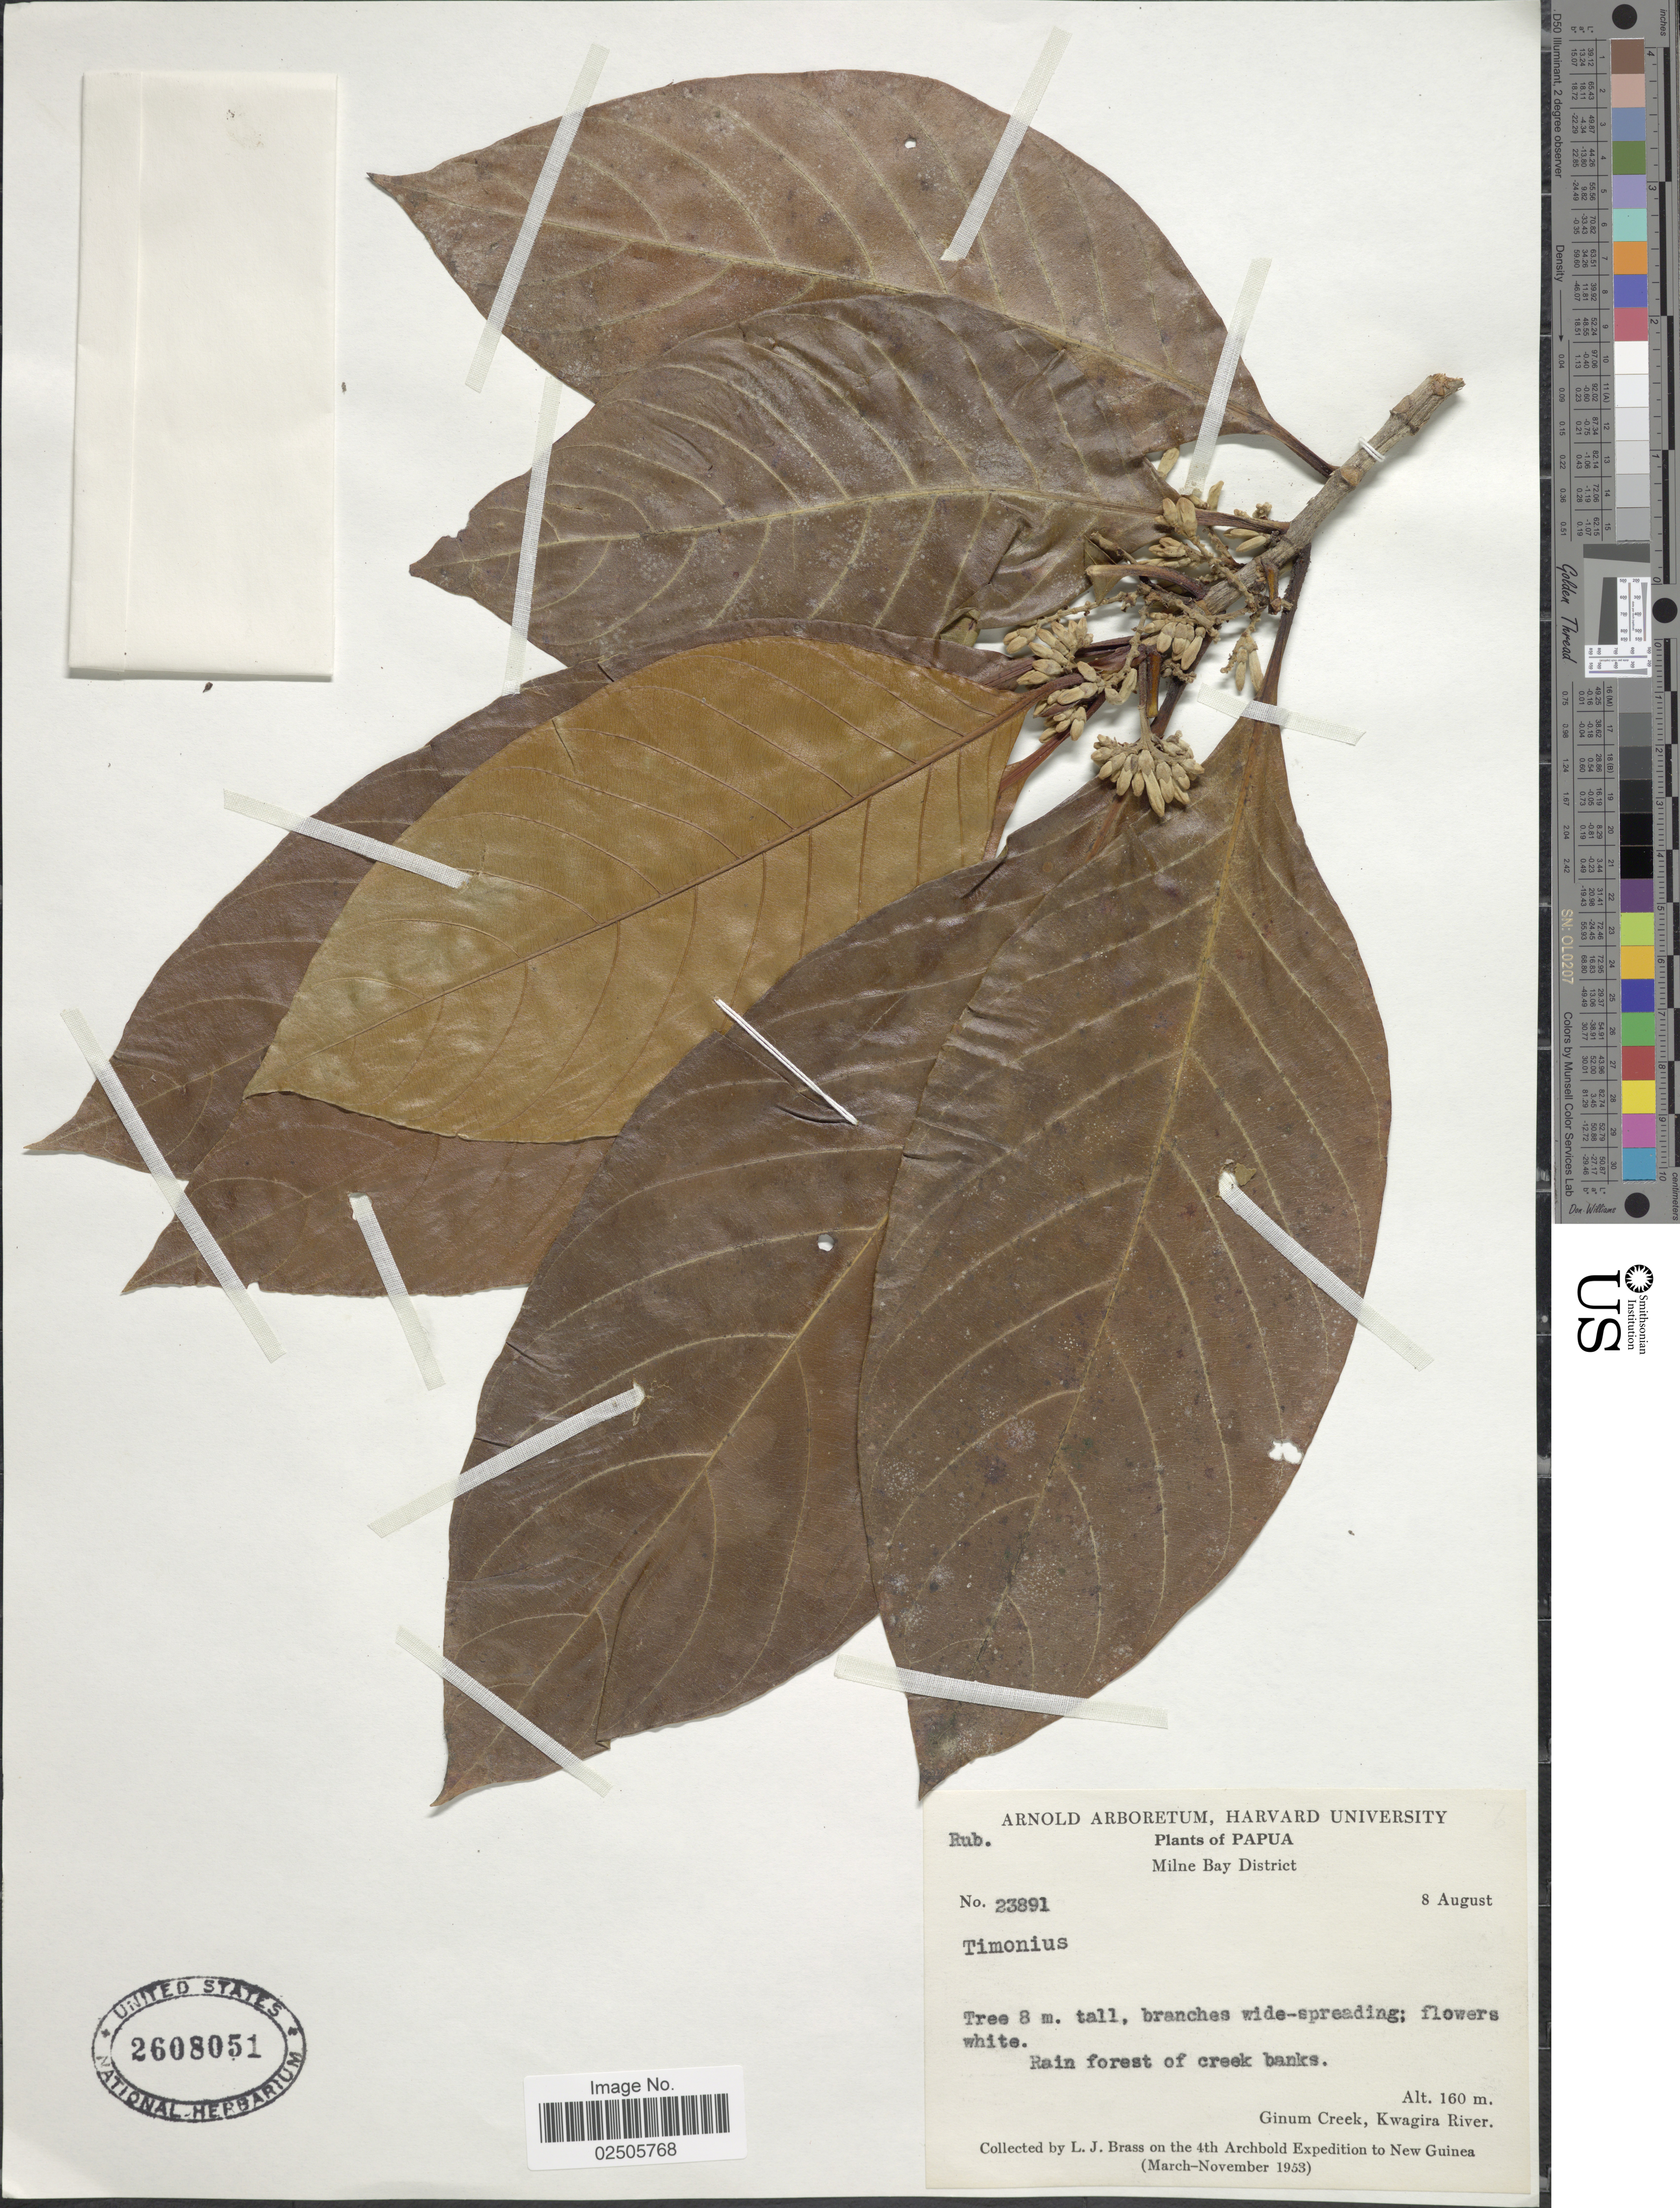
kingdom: Plantae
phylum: Tracheophyta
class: Magnoliopsida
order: Gentianales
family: Rubiaceae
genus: Timonius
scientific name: Timonius sp.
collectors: L. J. Brass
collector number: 23891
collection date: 1953-08-08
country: Papua New Guinea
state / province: Milne Bay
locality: Papua, Ginum Creek, Kwagira River, New Guinea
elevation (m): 160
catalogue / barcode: US 2608051